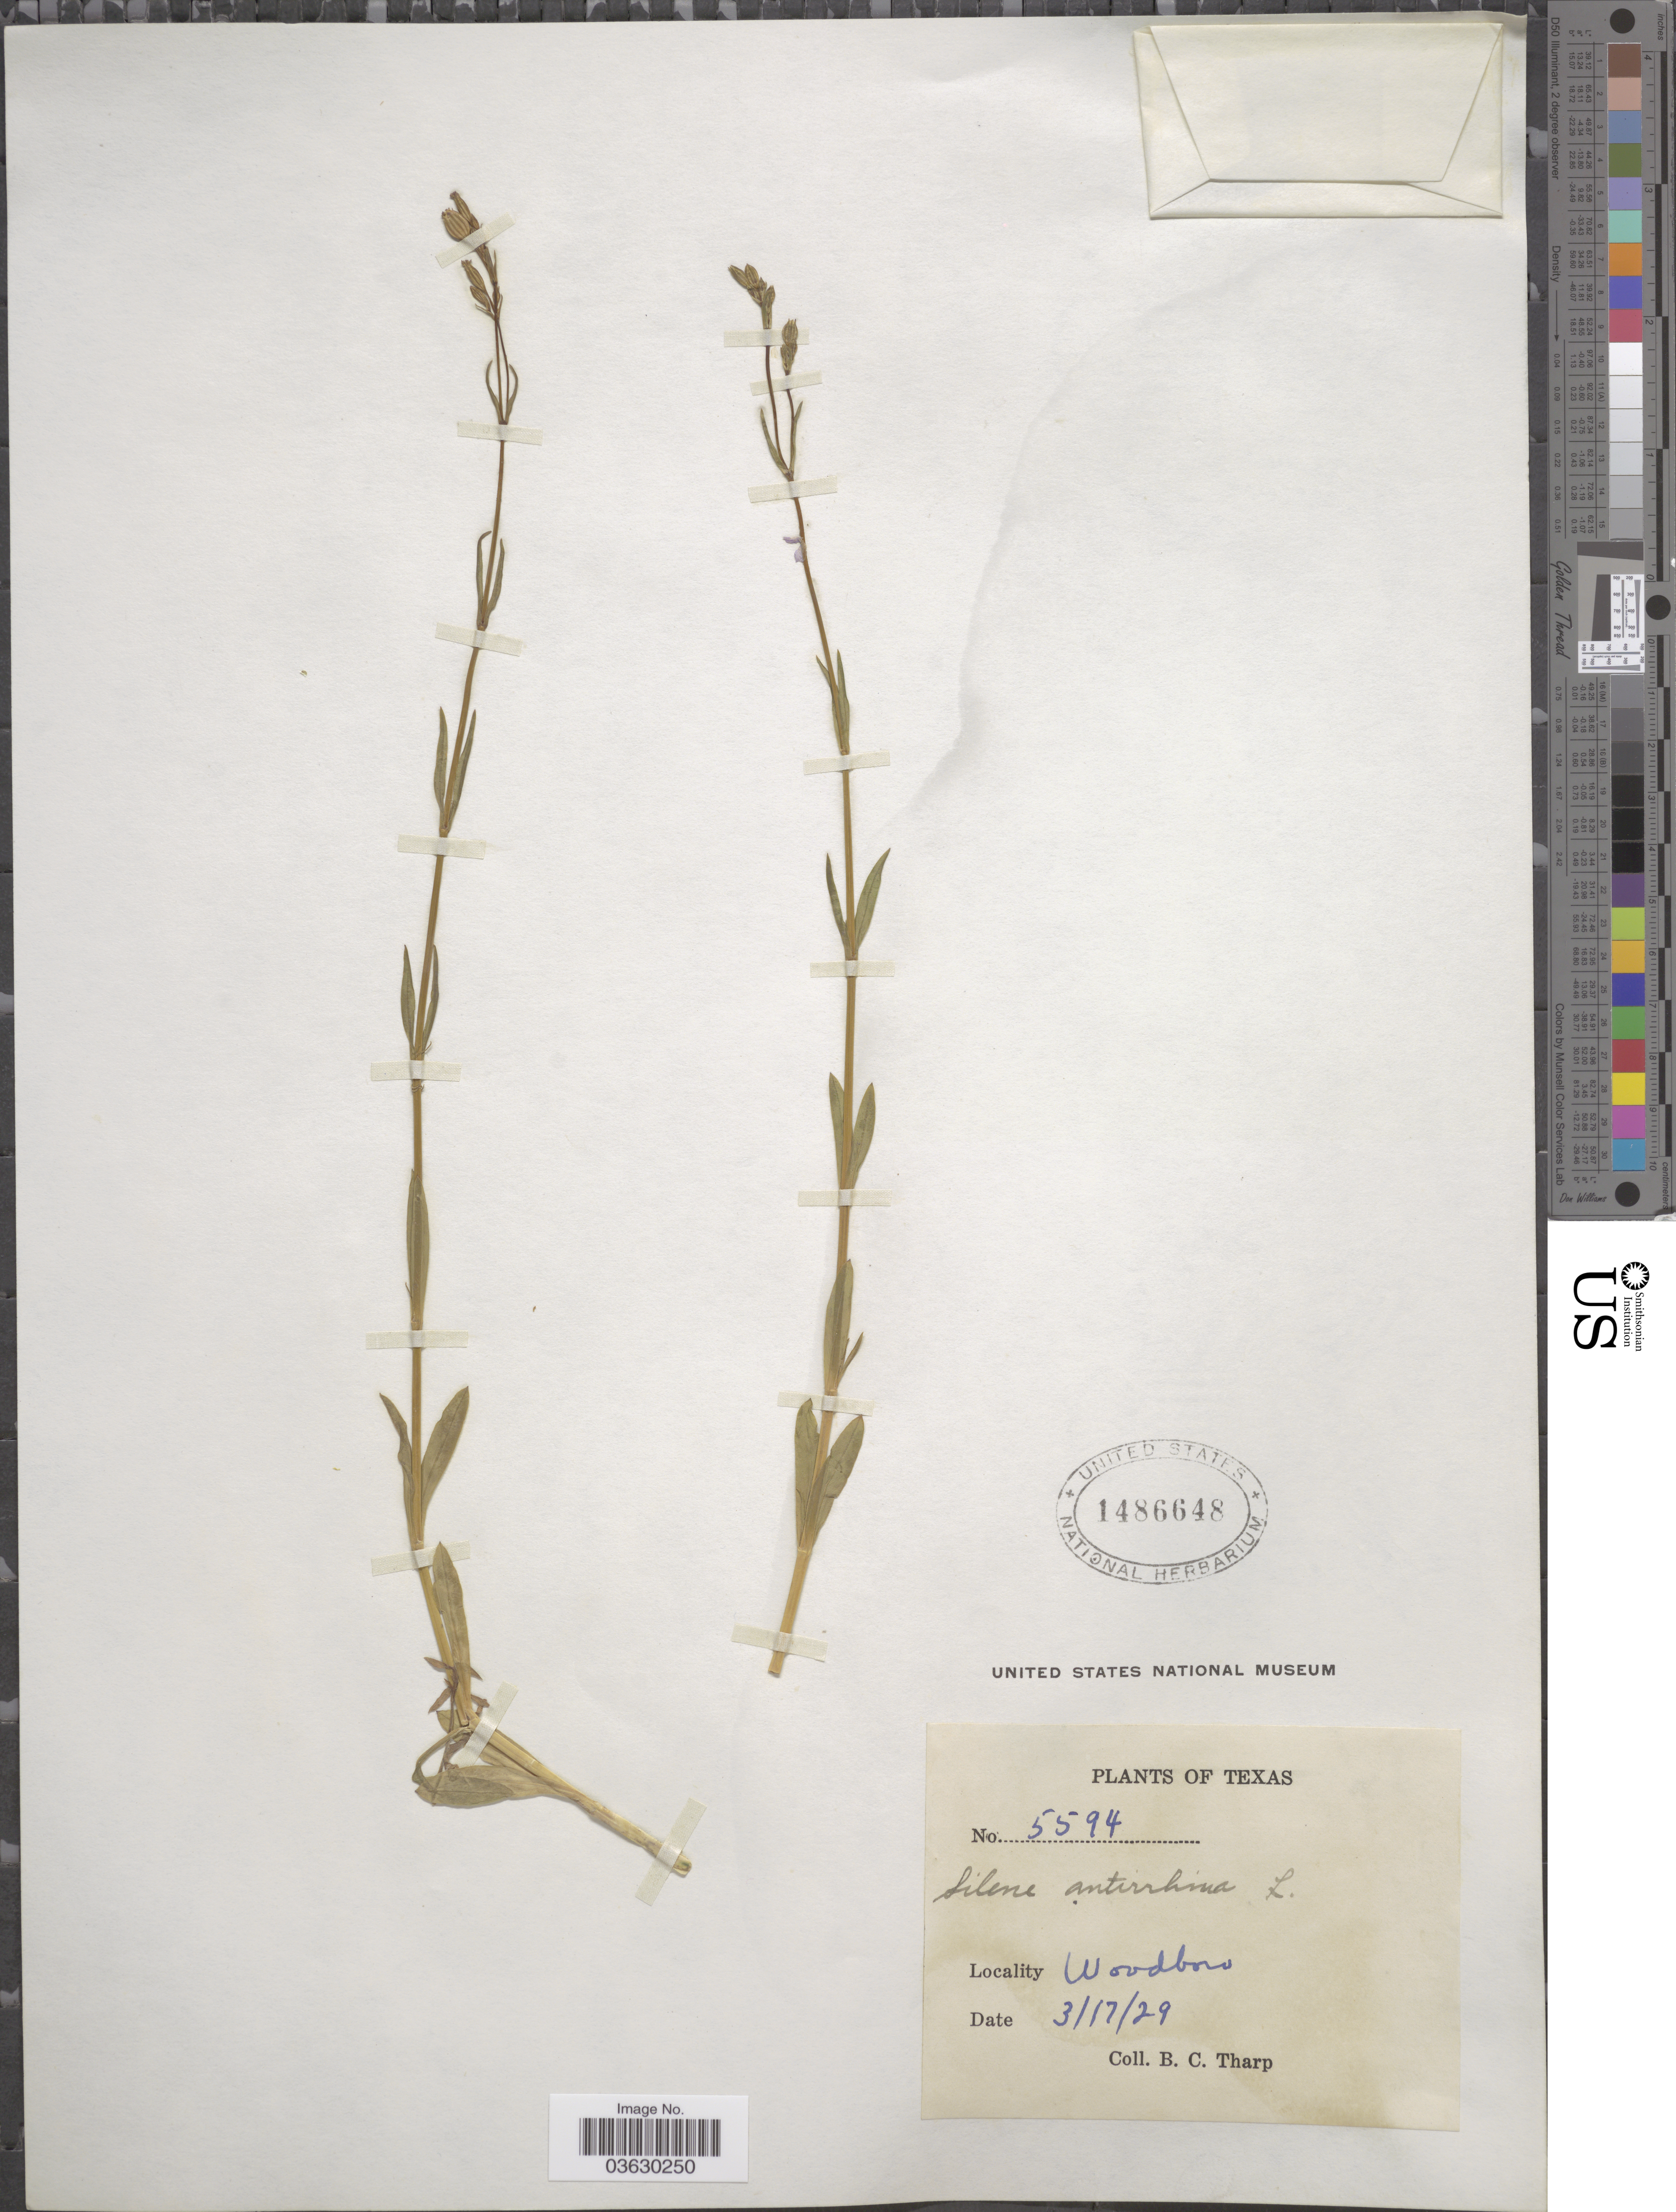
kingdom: Plantae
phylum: Tracheophyta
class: Magnoliopsida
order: Caryophyllales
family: Caryophyllaceae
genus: Silene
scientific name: Silene antirrhina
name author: L.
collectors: B. C. Tharp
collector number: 5594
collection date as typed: Transcribed d/m/y: 17/3/29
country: United States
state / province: Texas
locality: Woodboro.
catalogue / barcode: US 1486648